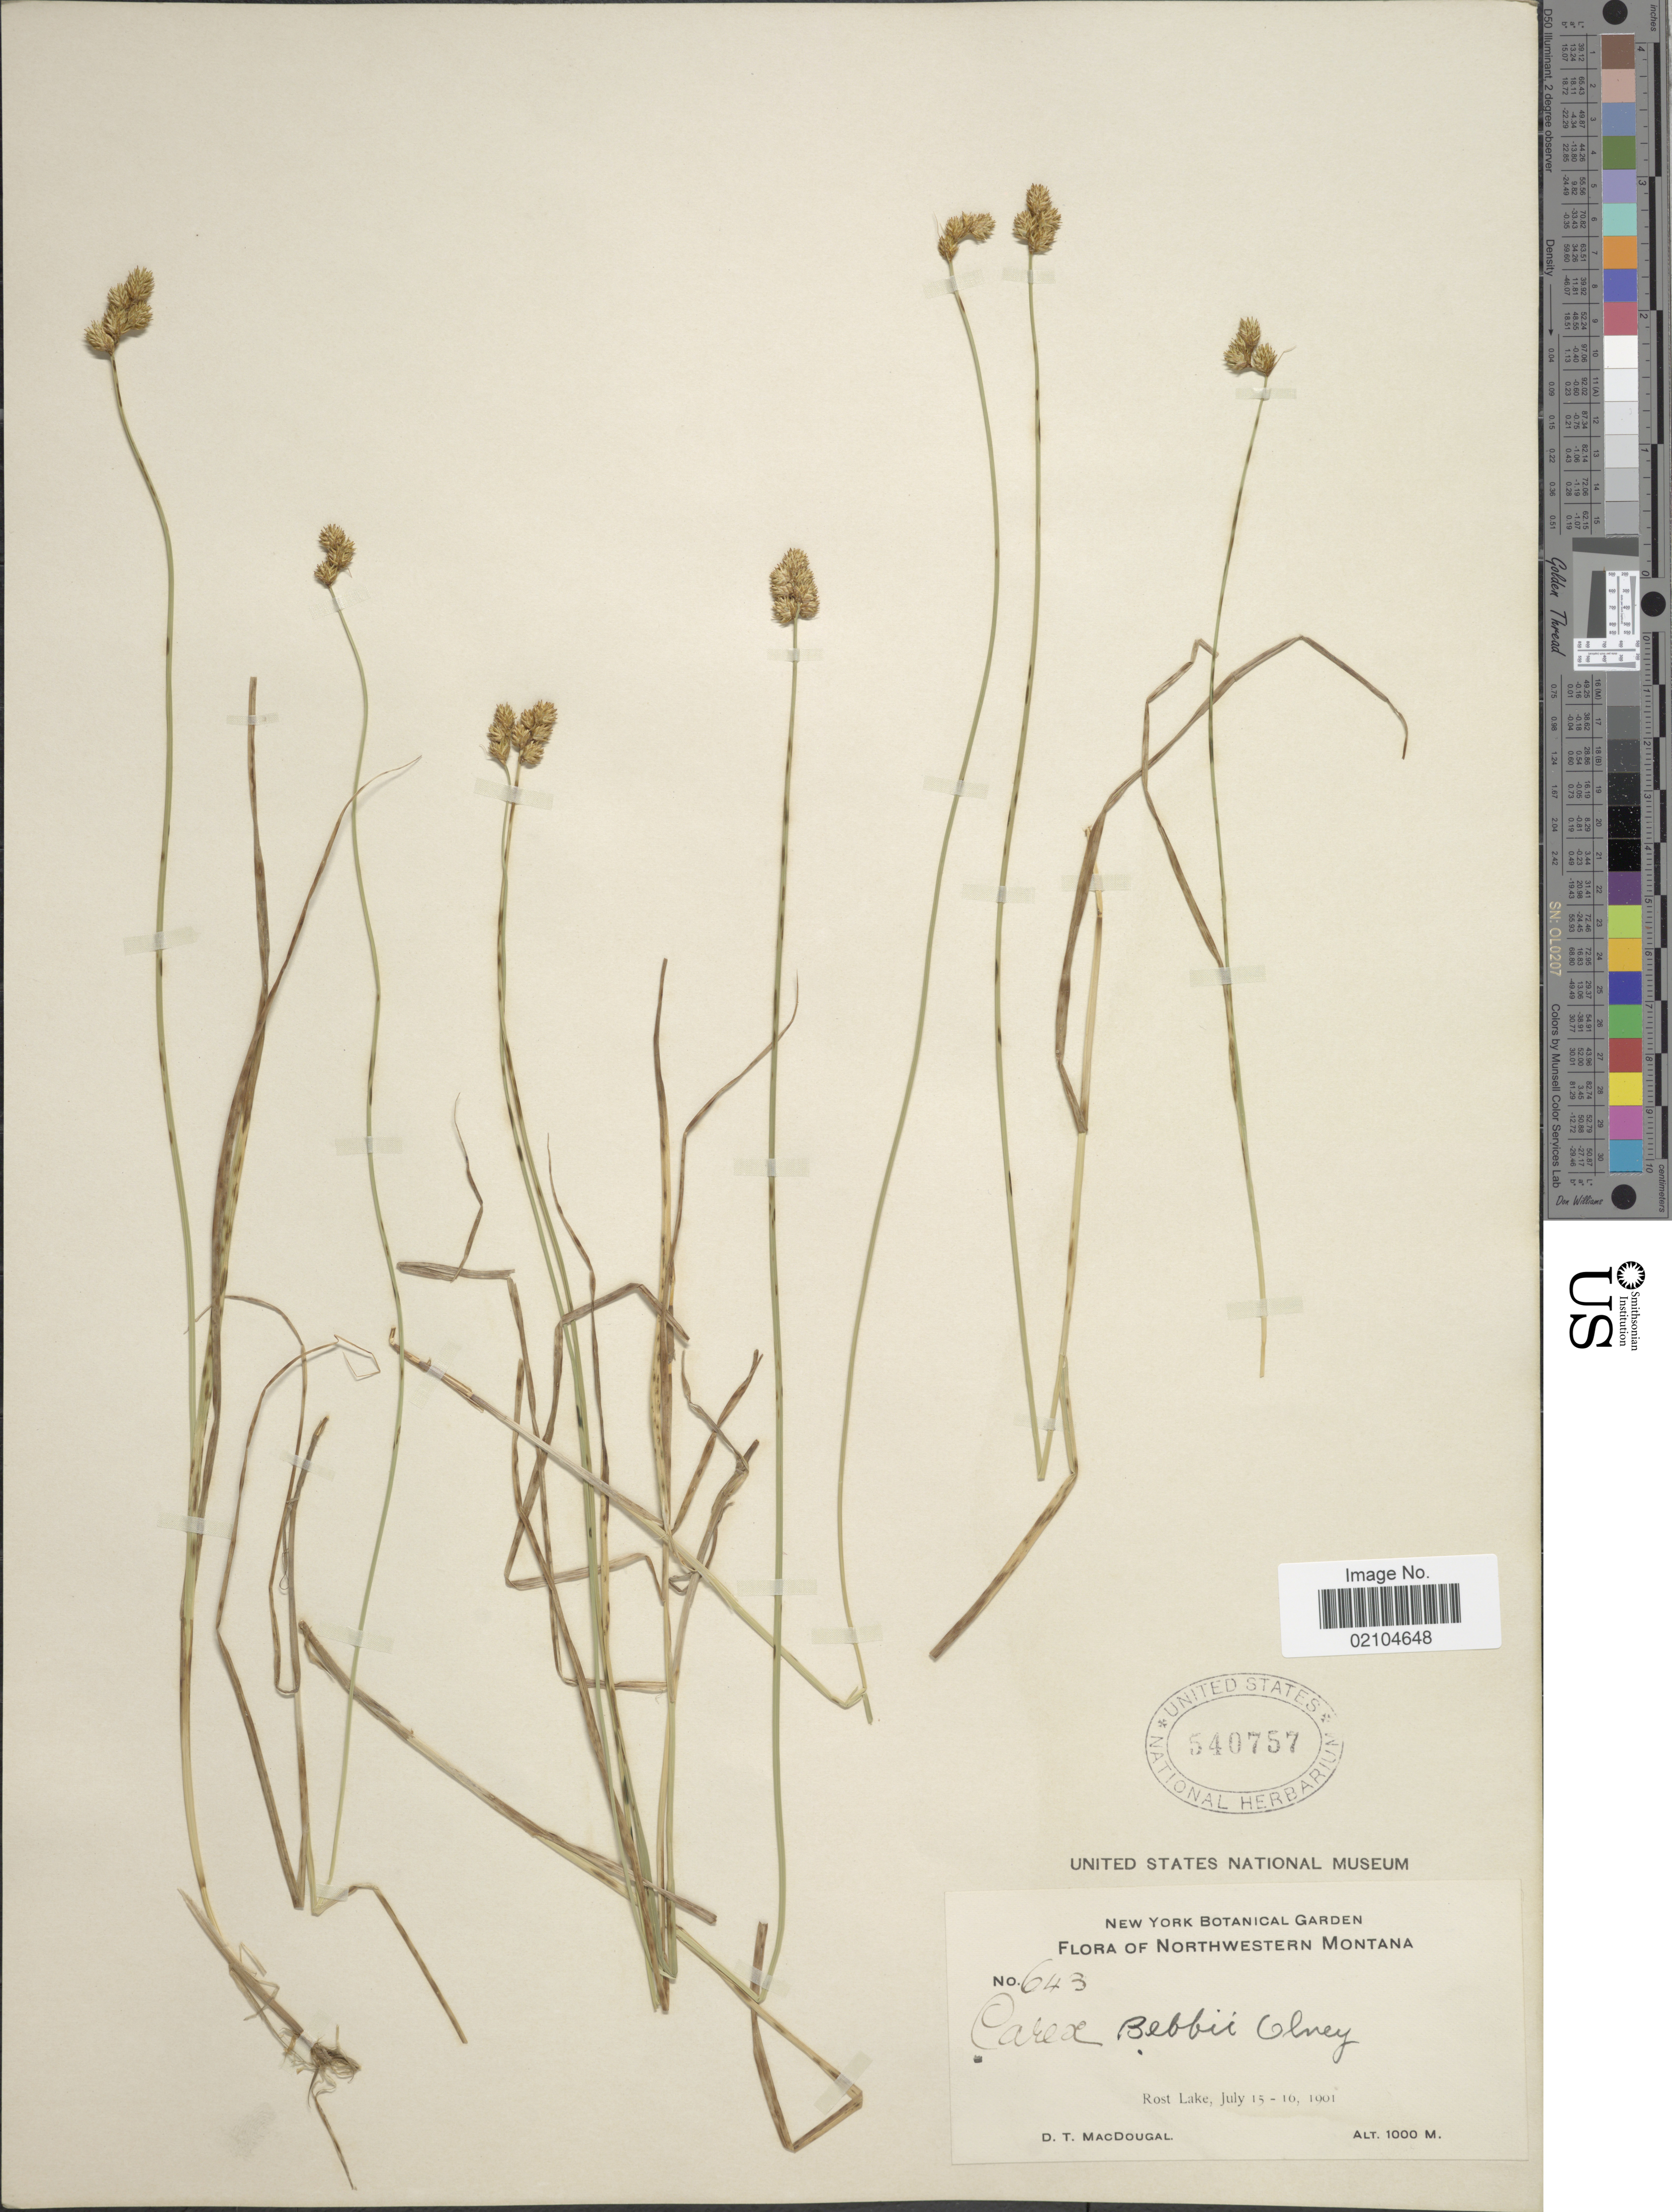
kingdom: Plantae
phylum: Tracheophyta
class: Liliopsida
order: Poales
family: Cyperaceae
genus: Carex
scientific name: Carex bebbii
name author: (L.H. Bailey) Olney ex Fernald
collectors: D. T. MacDougal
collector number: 643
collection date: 1901-07-15/1901-07-16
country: United States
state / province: Montana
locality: Northwestern Montana, Rost Lake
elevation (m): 1000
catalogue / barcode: US 540757